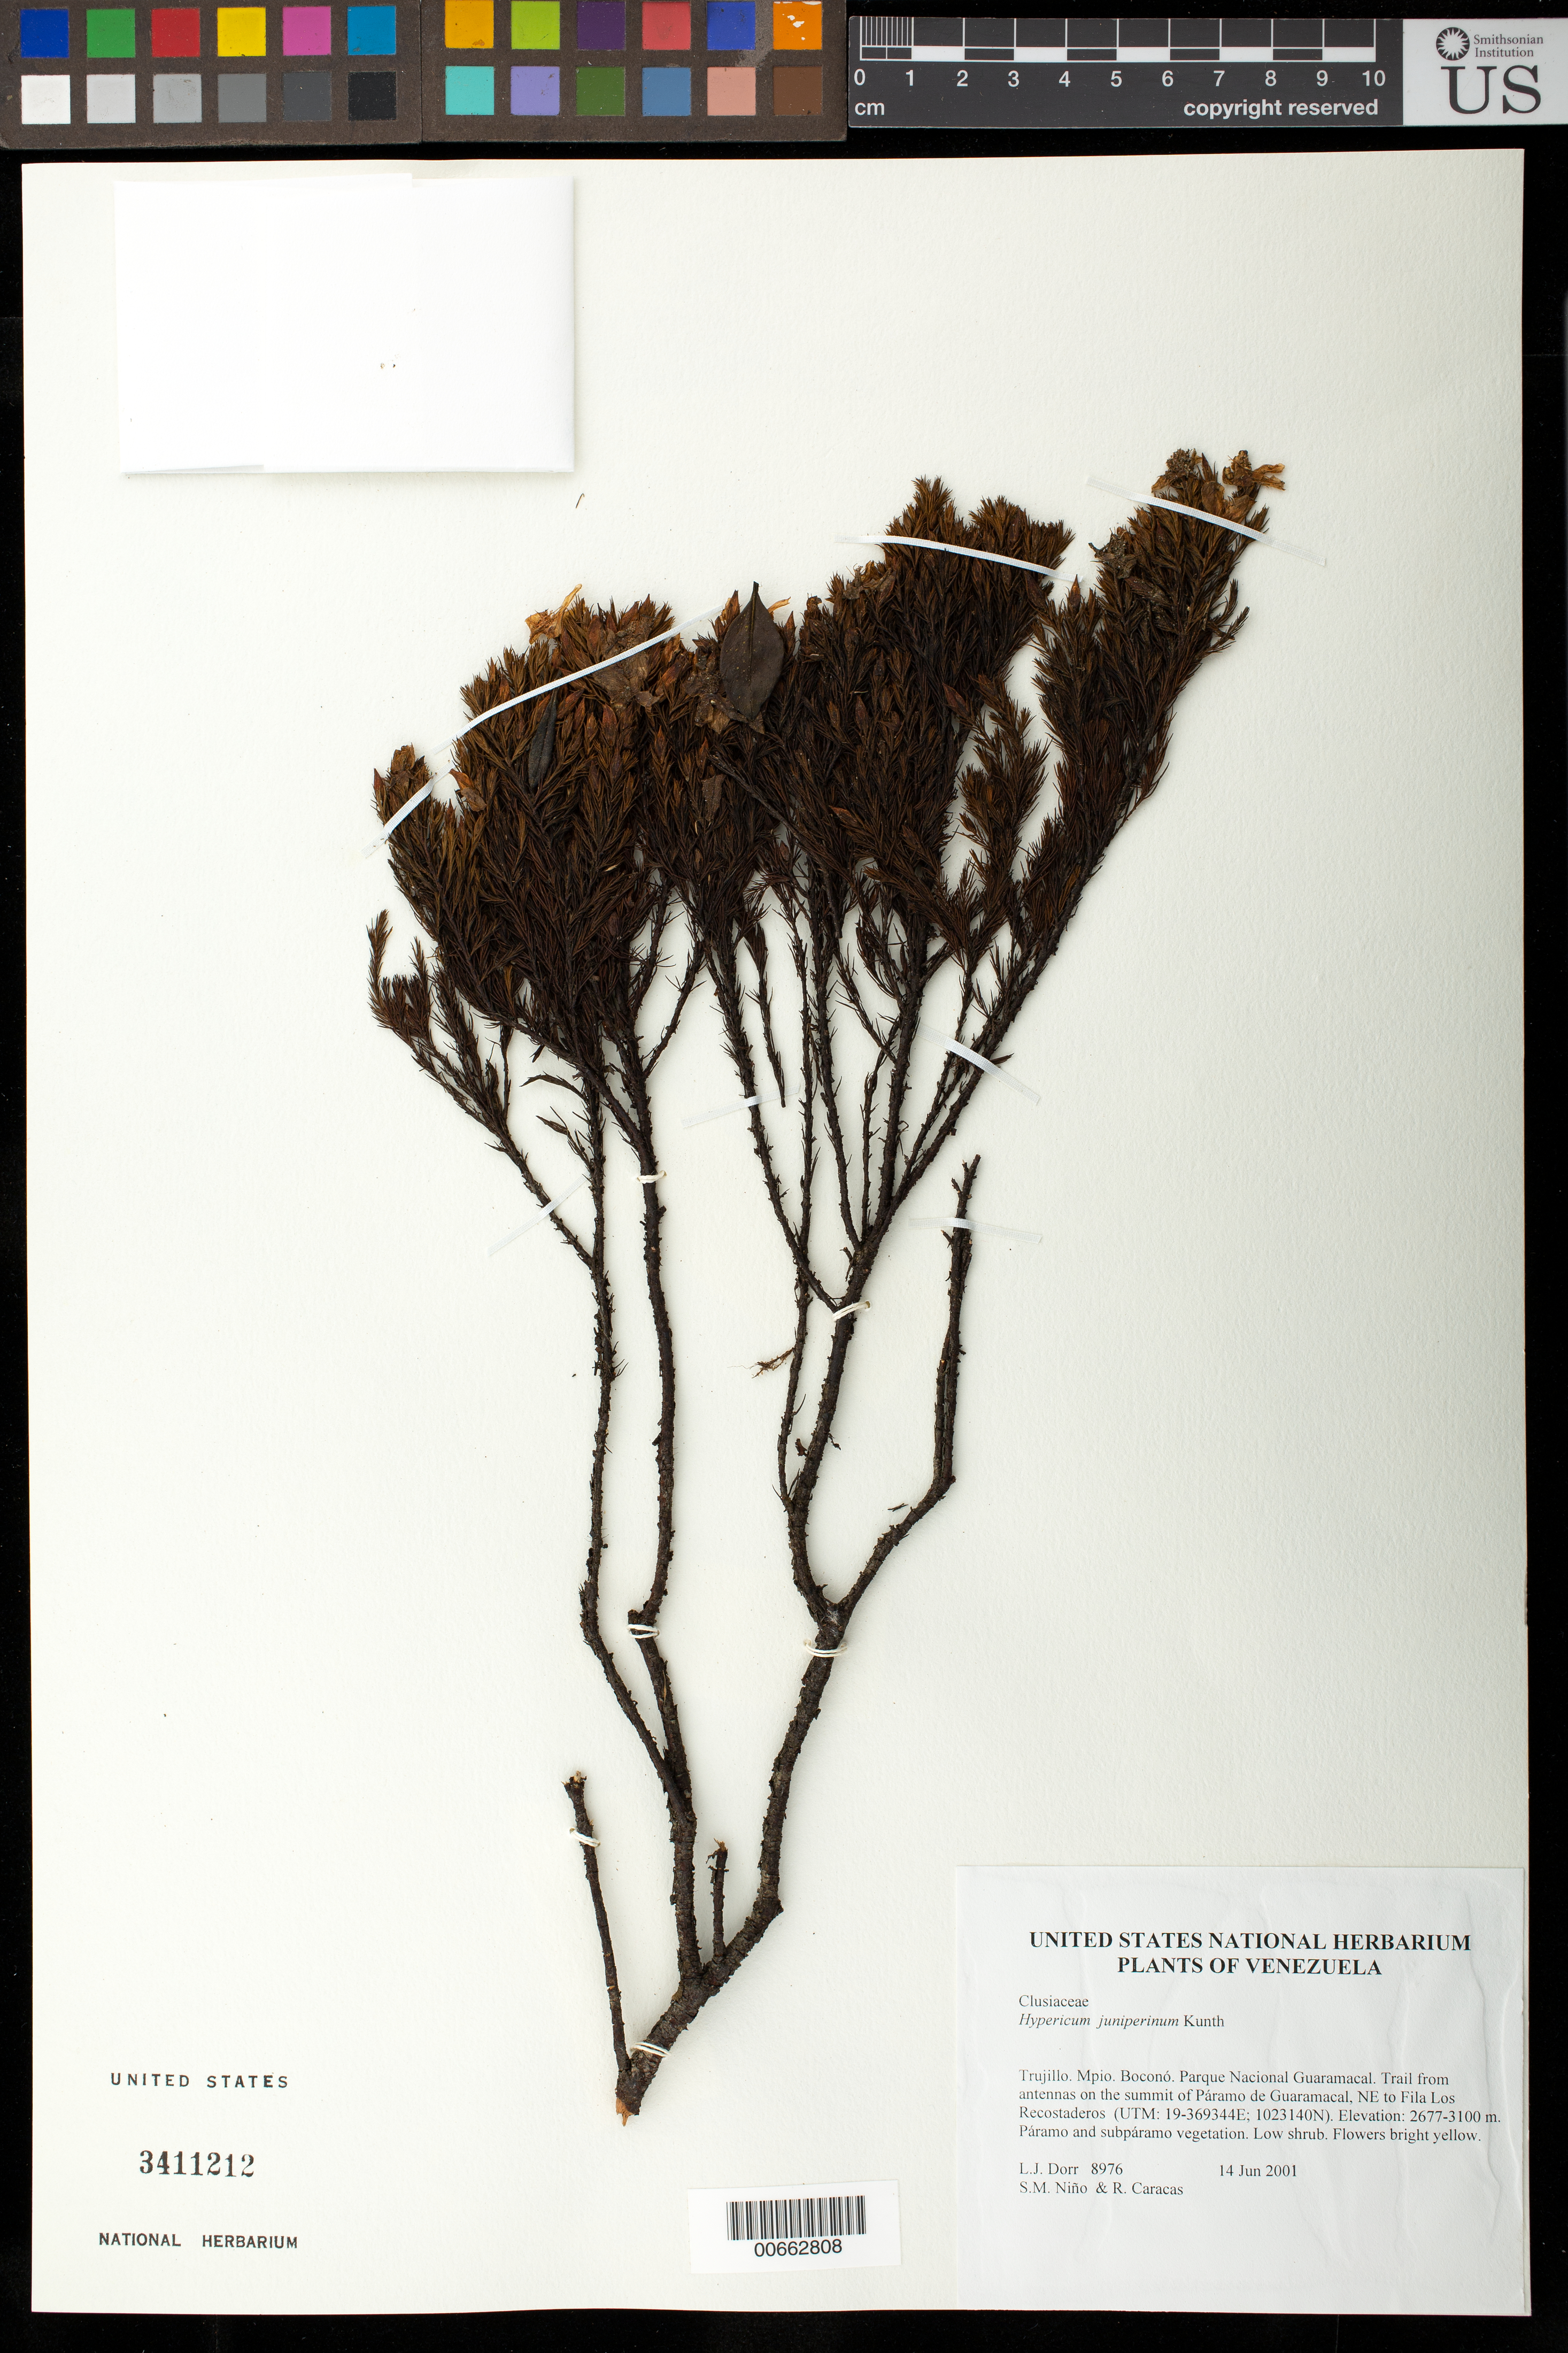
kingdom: Plantae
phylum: Tracheophyta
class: Magnoliopsida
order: Malpighiales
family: Hypericaceae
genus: Hypericum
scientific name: Hypericum juniperinum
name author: Kunth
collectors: L. J. Dorr, S. M. Niño & R. Caracas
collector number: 8976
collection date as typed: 14 Jun 2001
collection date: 2001-06-14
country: Venezuela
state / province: Trujillo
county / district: Boconó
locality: Parque Nacional Guaramacal. Trail from antennas on the summit of Páramo de Guaramacal, NE to Fila Los Recostaderos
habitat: Páramo and subpáramo vegetation.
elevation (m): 2677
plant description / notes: CTES, PORT, US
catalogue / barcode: US 3411212